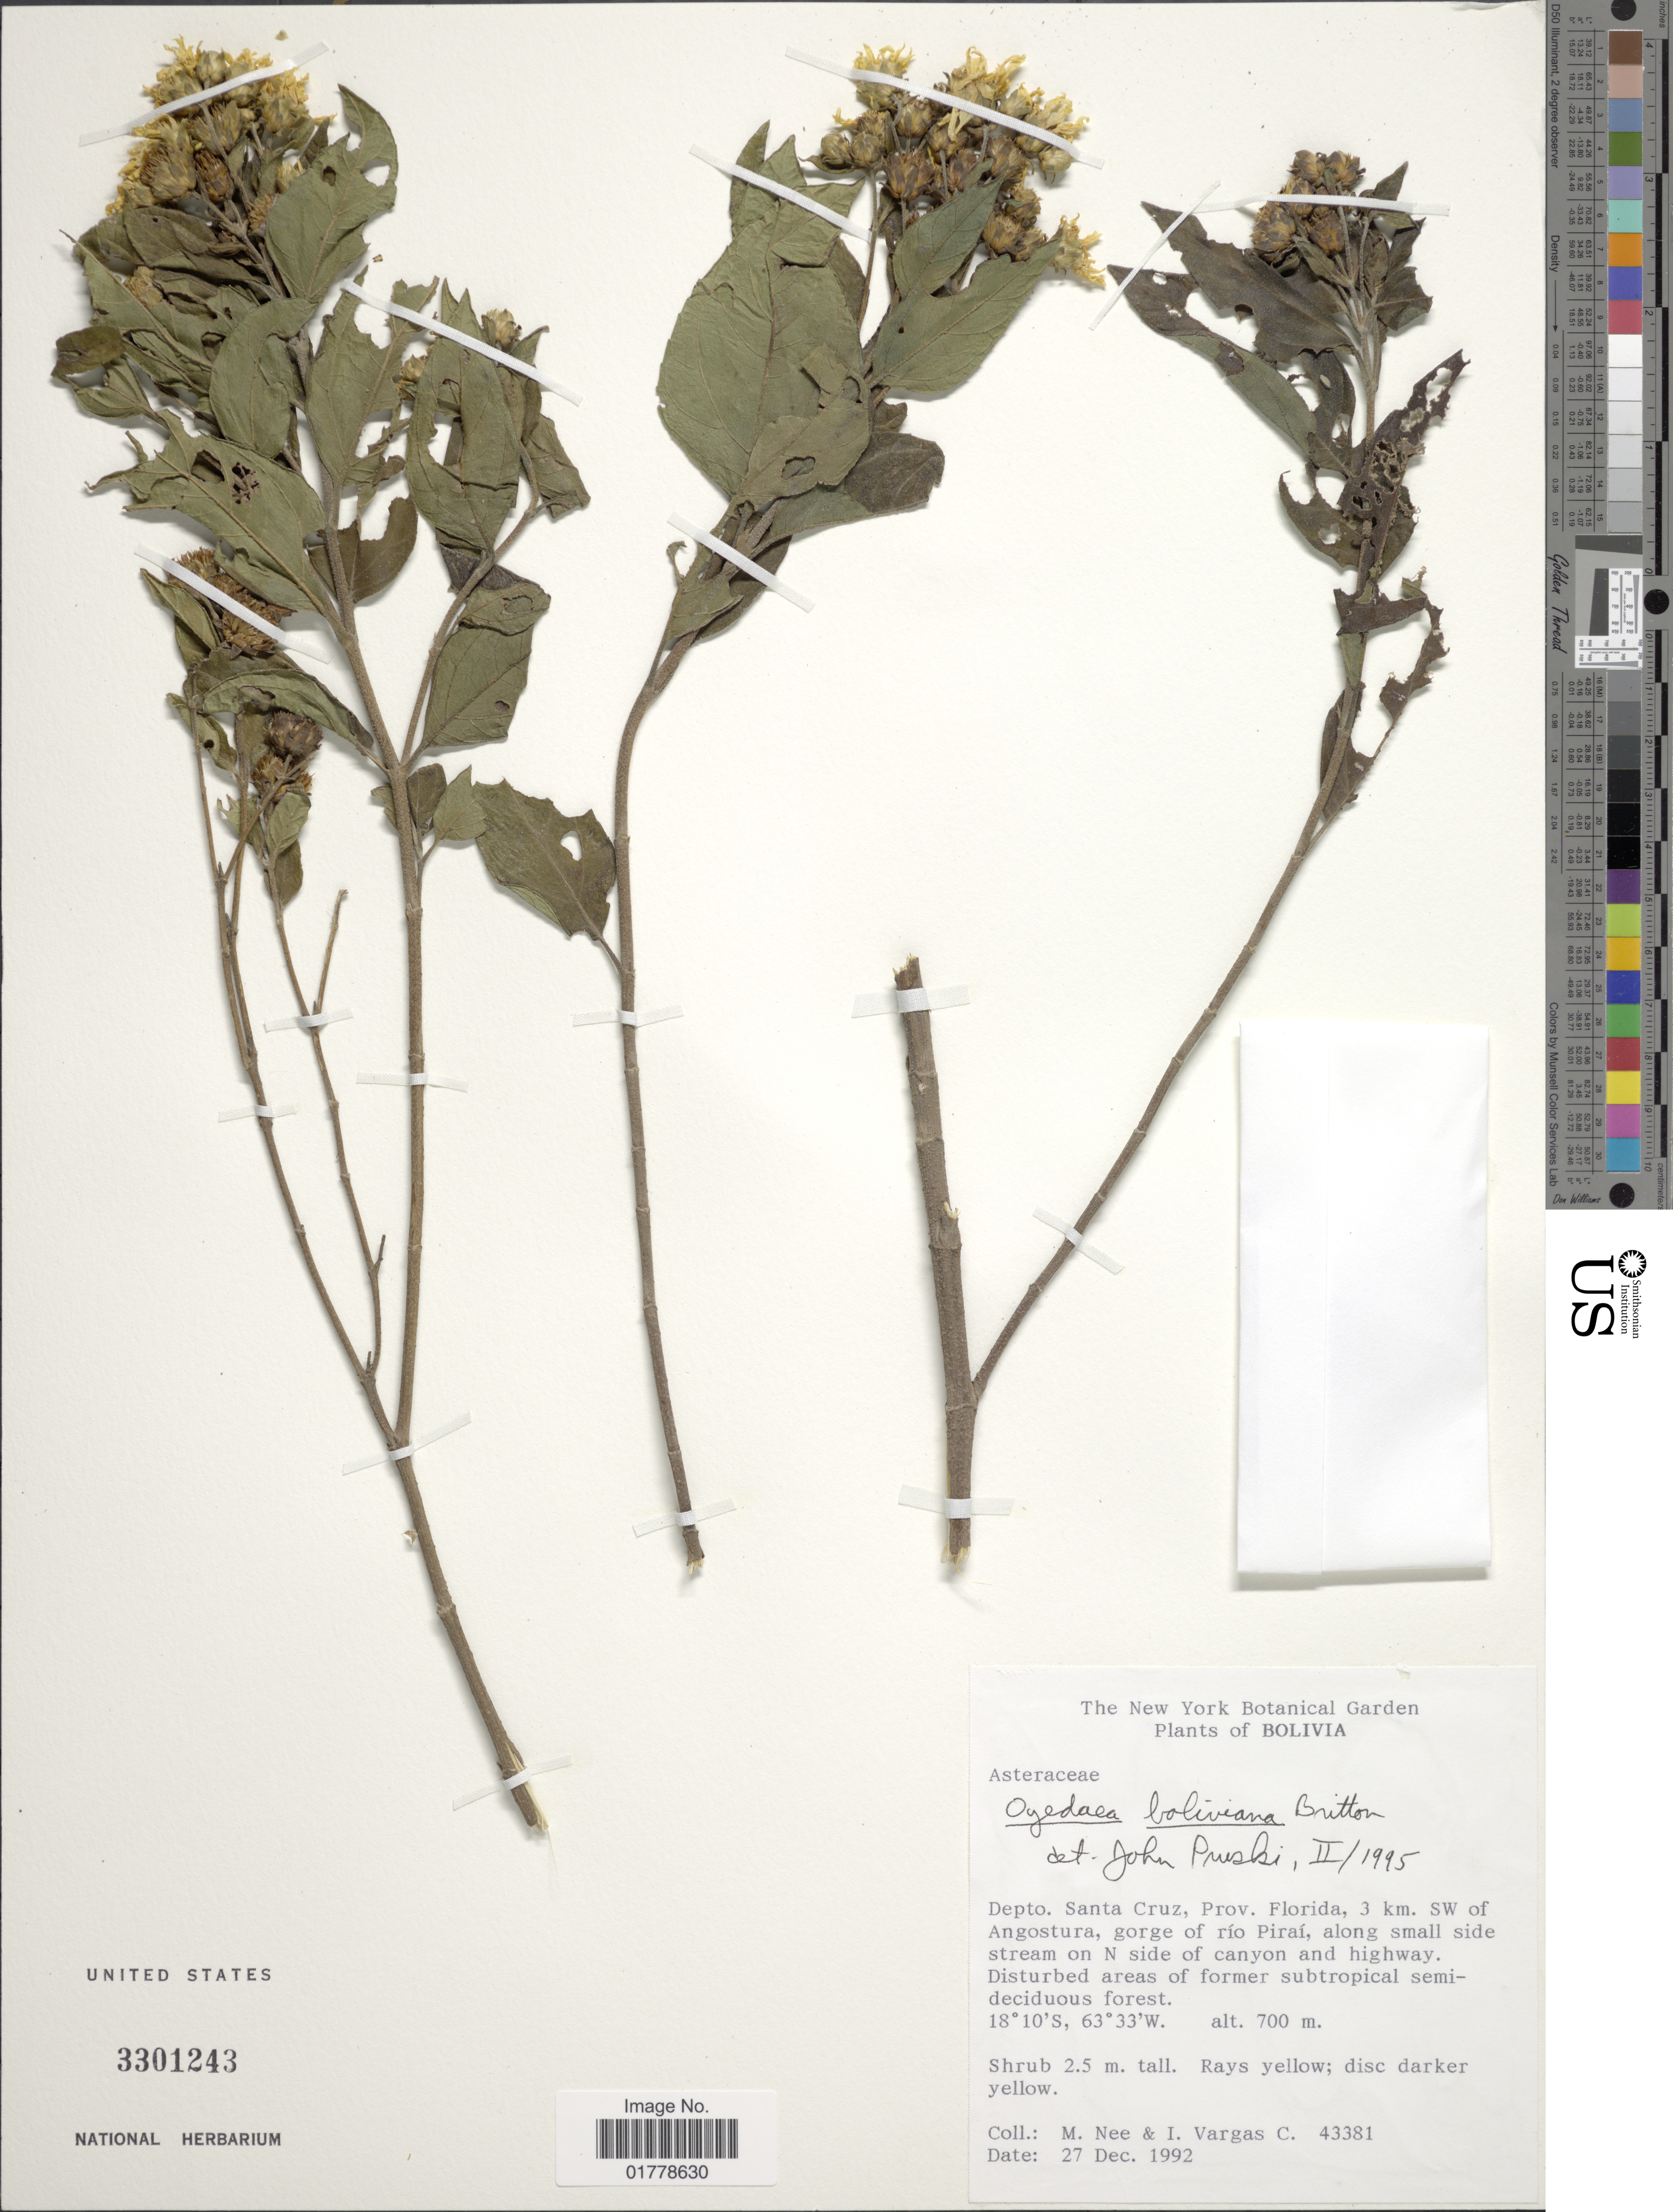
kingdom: Plantae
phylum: Tracheophyta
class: Magnoliopsida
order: Asterales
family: Asteraceae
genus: Oyedaea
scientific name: Oyedaea boliviana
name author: Britton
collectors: M. Nee & I. Vargas C.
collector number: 43381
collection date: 1992-12-27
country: Bolivia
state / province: Santa Cruz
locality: Depto. Santa Cruz, Prov. Florida, 3 km. SW of Angostura, gorge of río Piraí, along small side stream on N side of canyon and highway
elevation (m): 700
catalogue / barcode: US 3301243